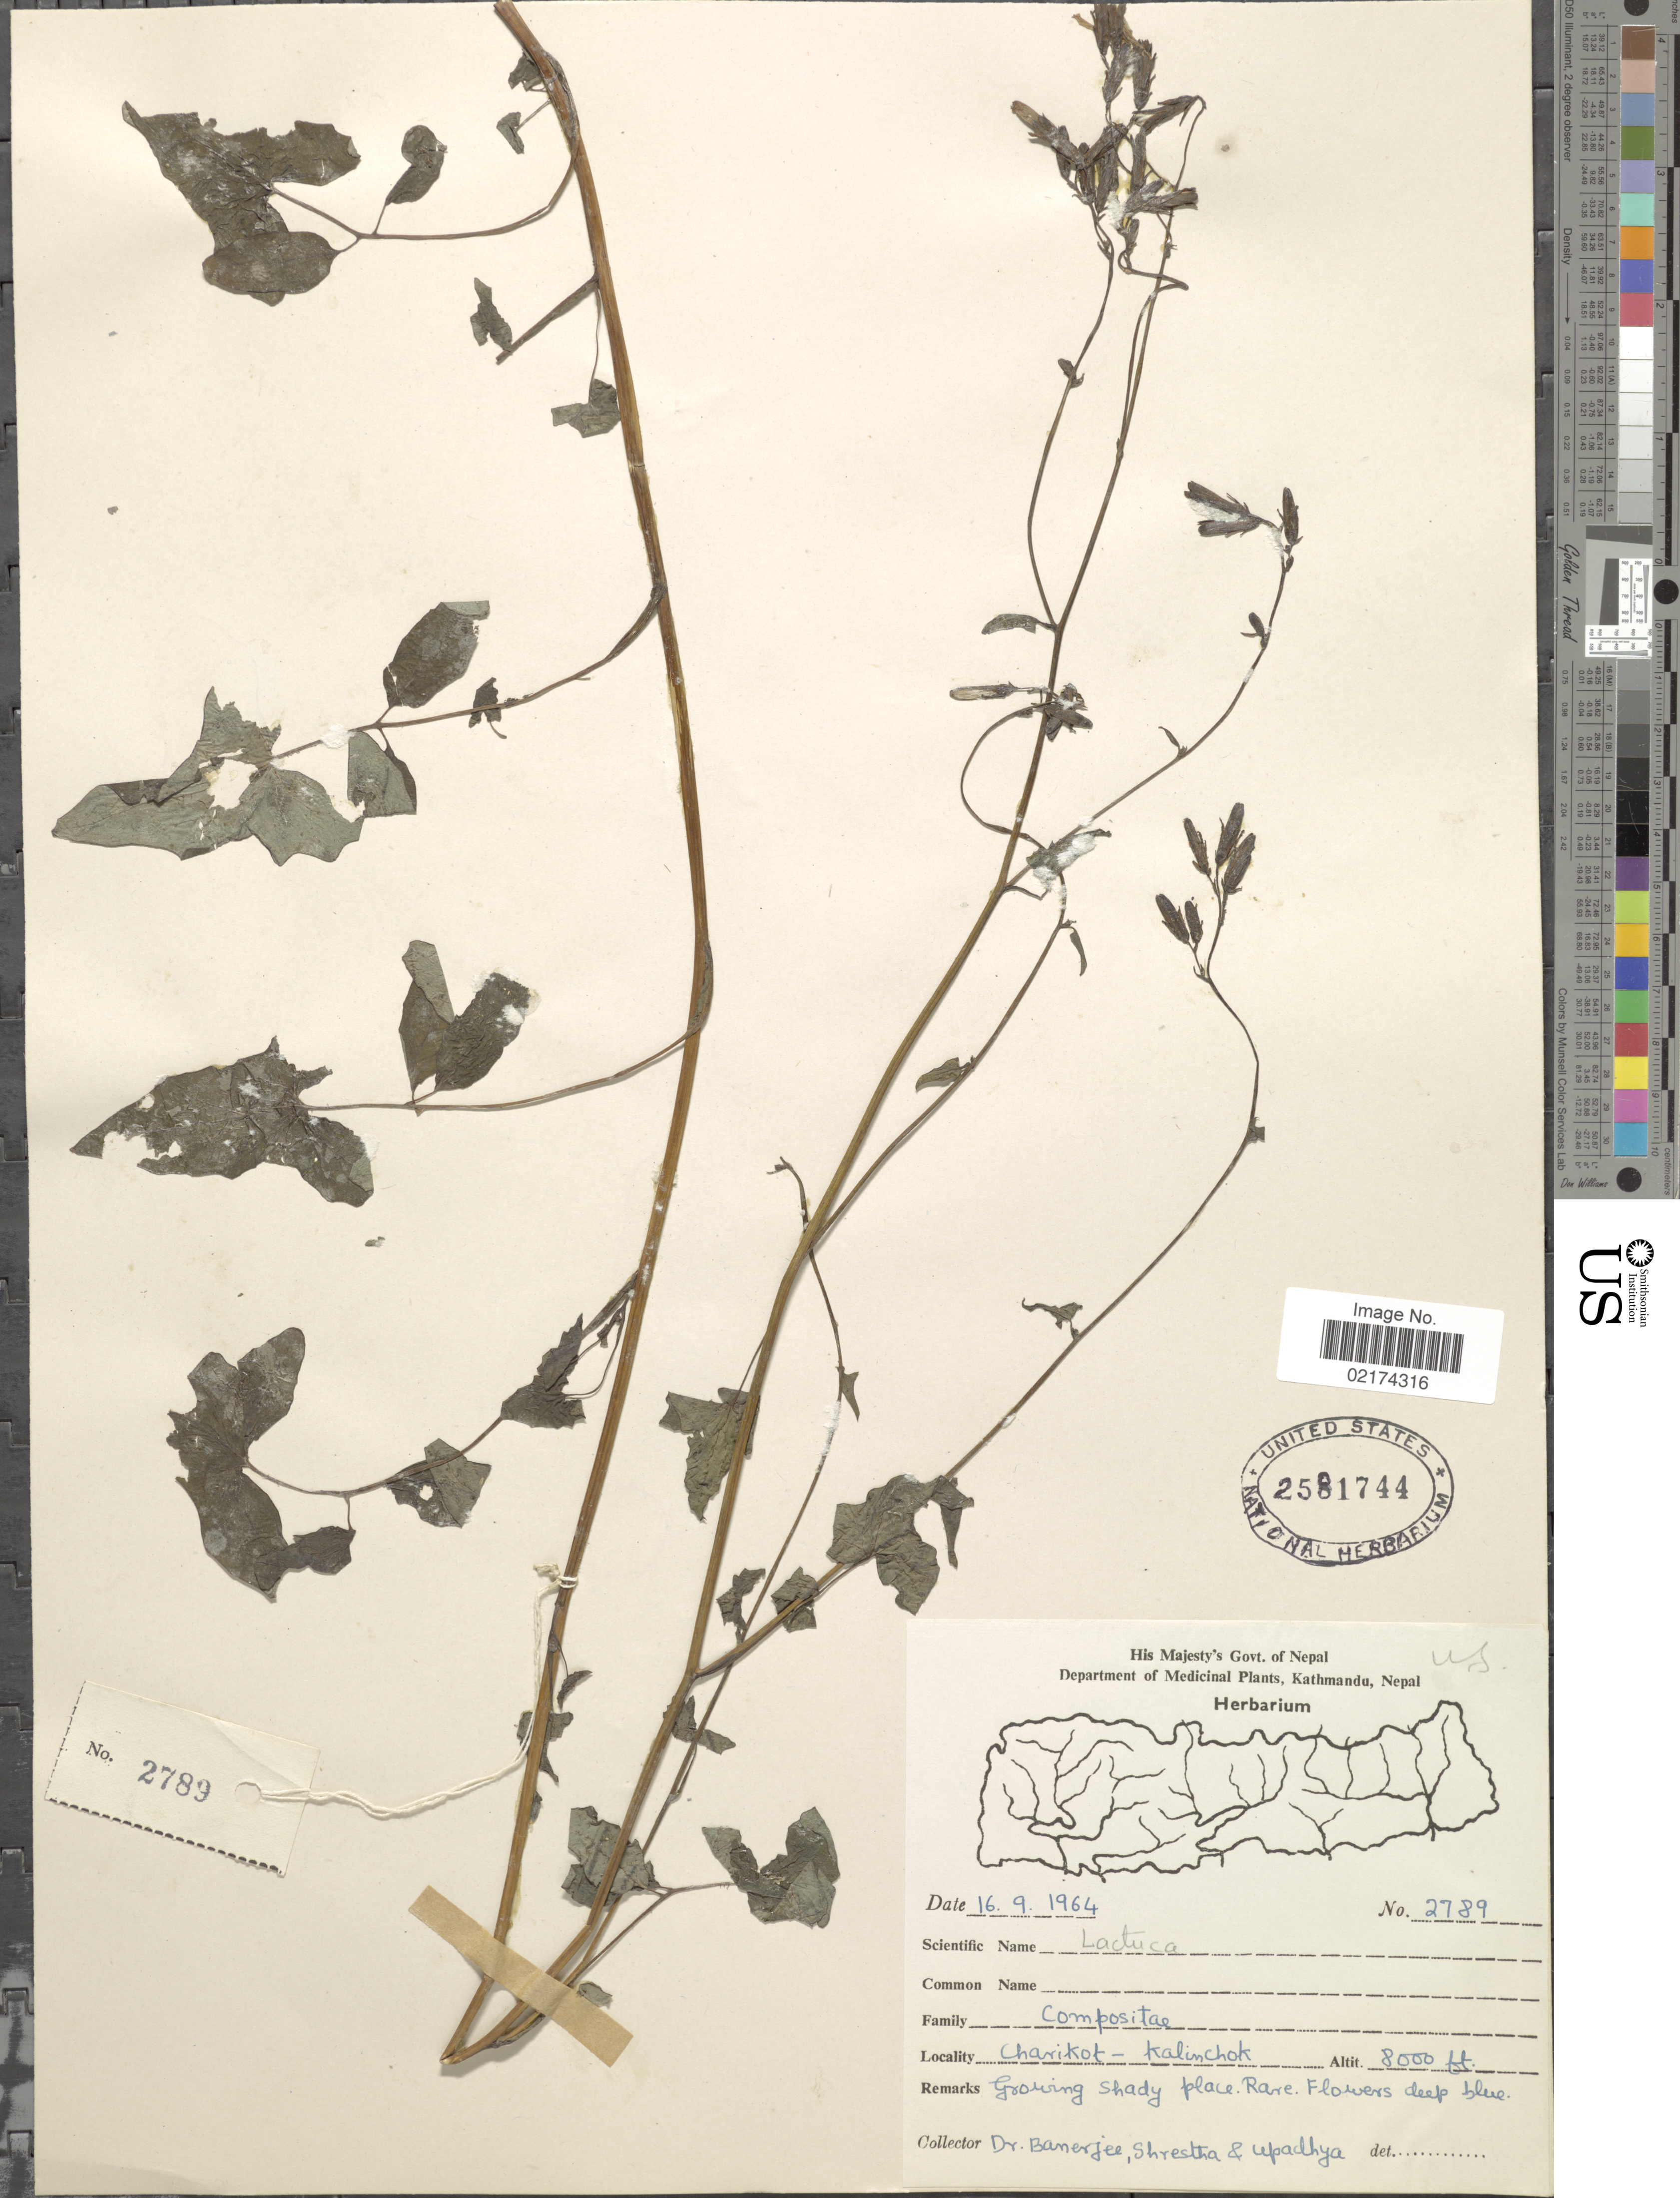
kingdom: Plantae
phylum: Tracheophyta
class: Magnoliopsida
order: Asterales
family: Asteraceae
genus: Lactuca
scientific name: Lactuca sp.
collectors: -. Banerjee, -. Shrestha & A. Upadhya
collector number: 2789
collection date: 1964-09-16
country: Nepal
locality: Charikot, Kalinchok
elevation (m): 2438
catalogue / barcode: US 2581744